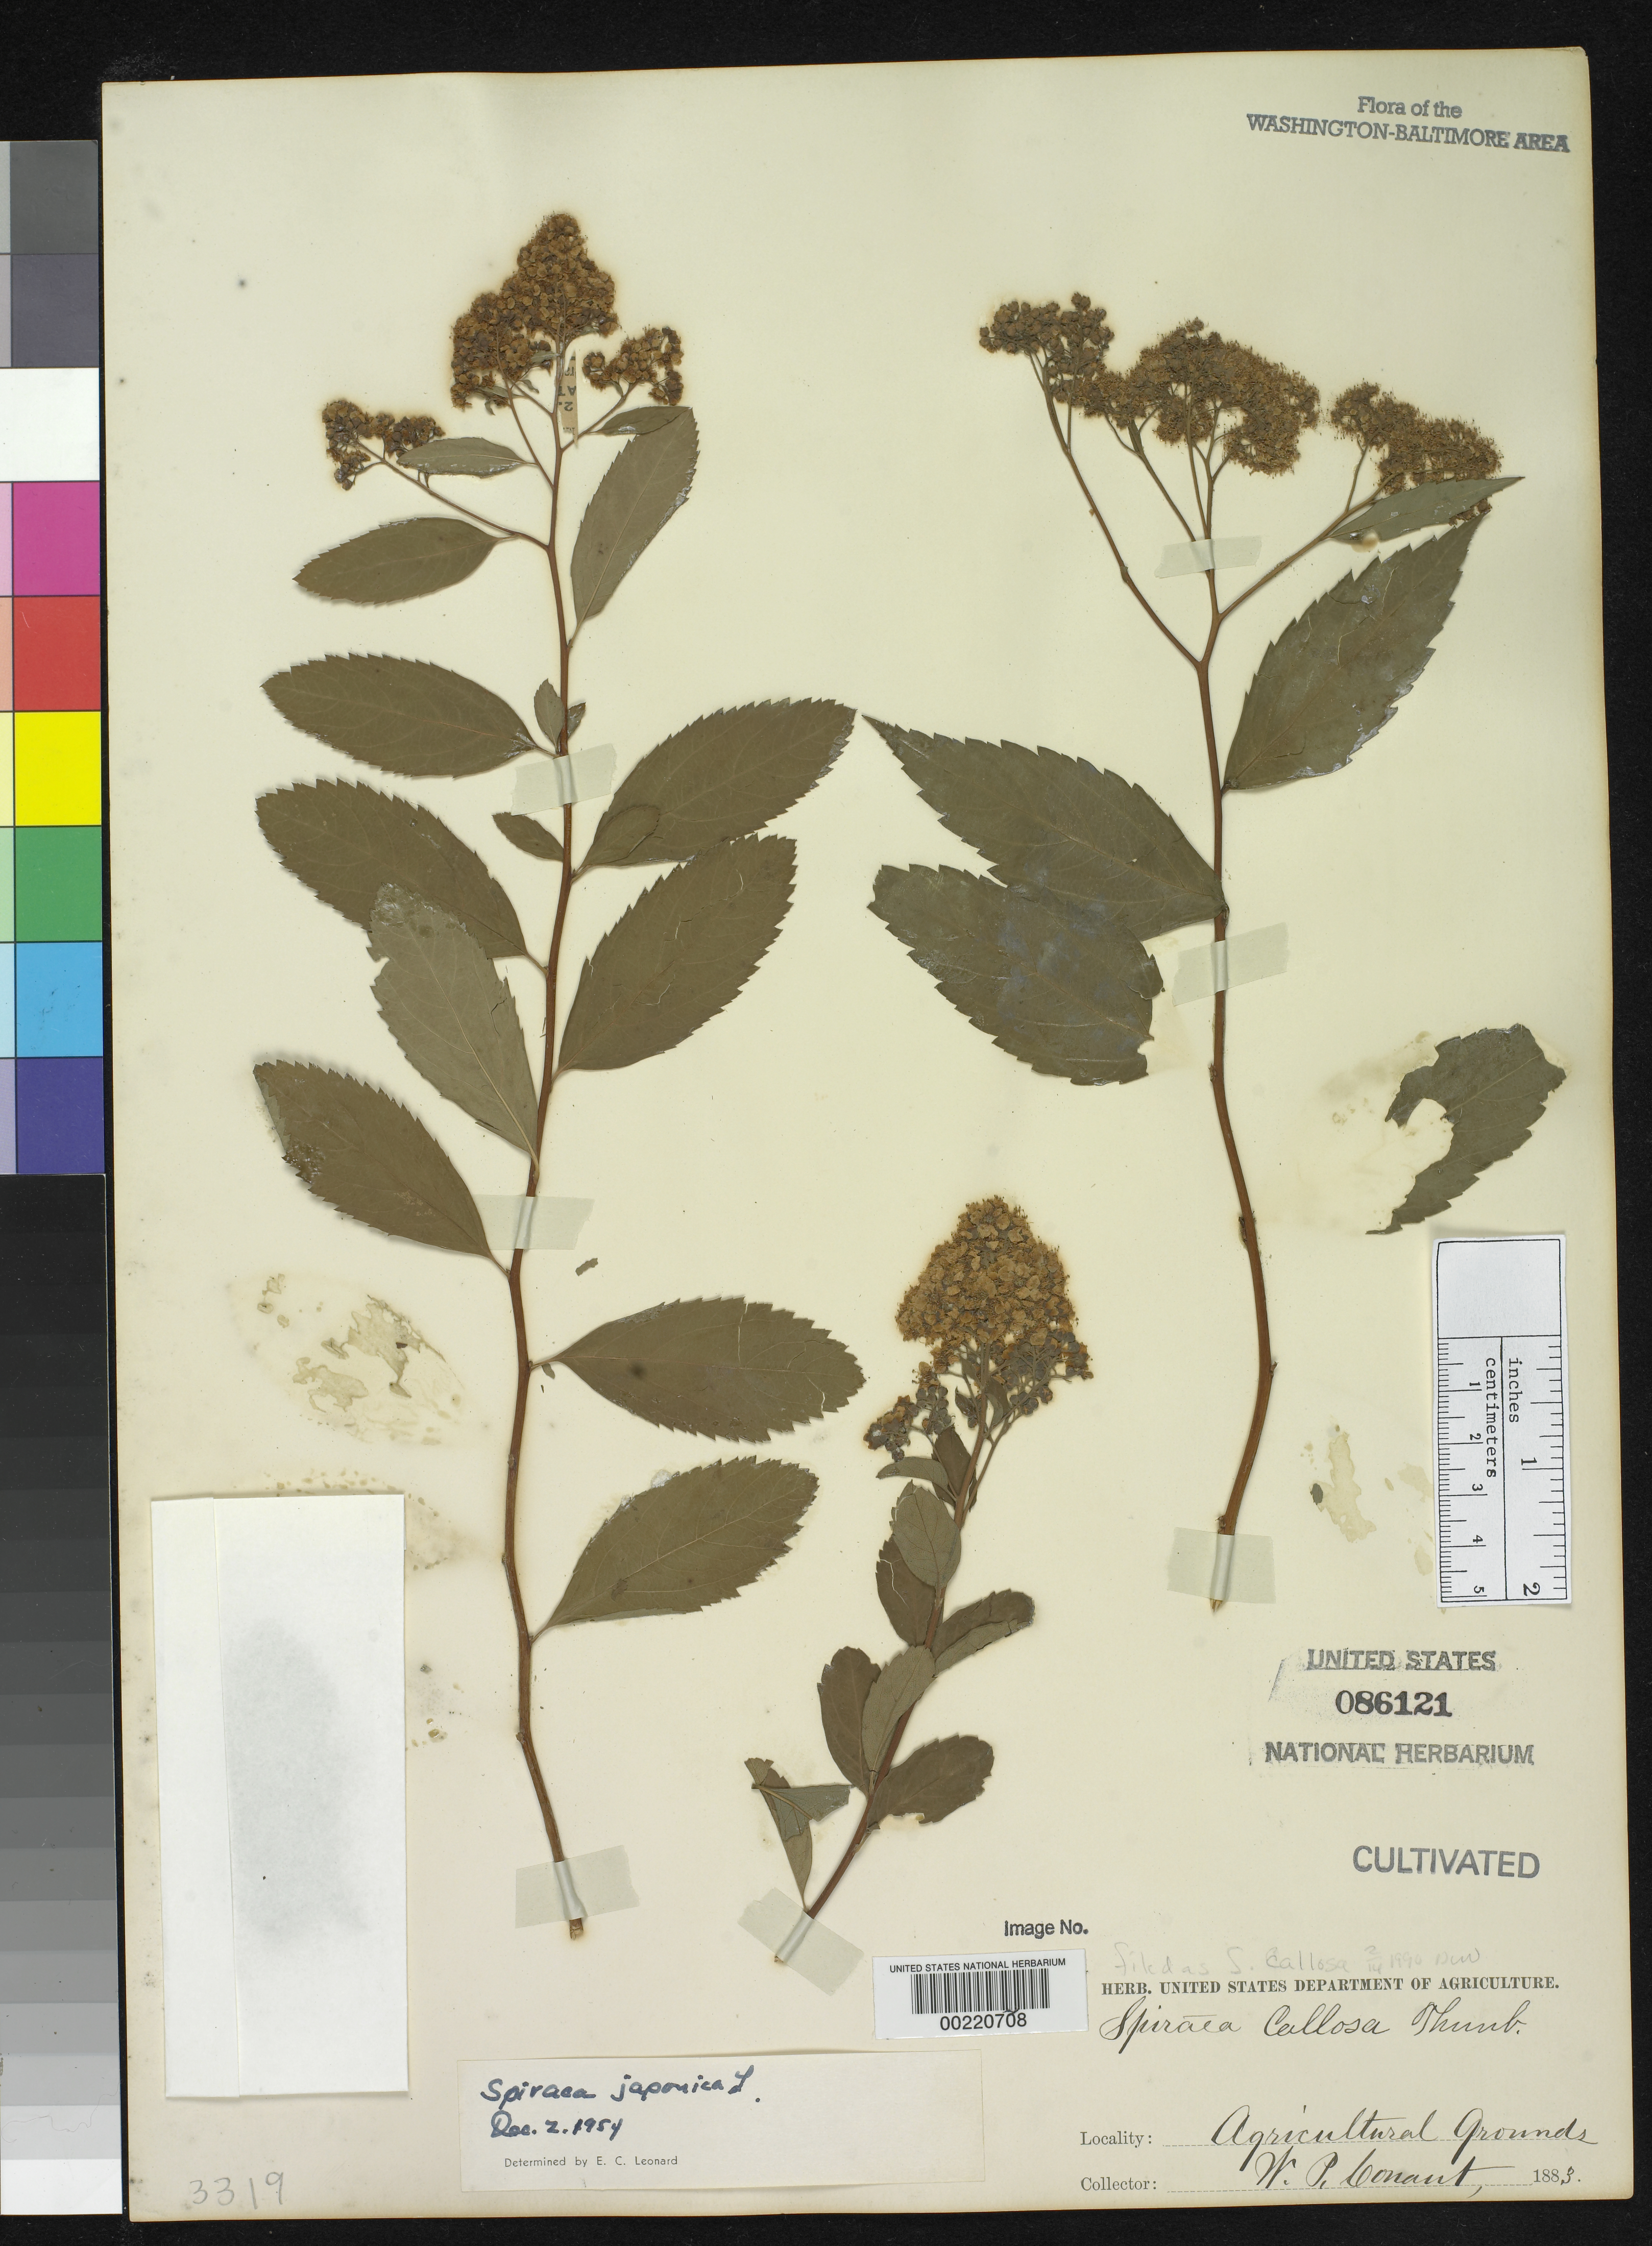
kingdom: Plantae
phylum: Tracheophyta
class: Magnoliopsida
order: Rosales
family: Rosaceae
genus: Spiraea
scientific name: Spiraea japonica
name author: L. f.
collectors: W. P. Conant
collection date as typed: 1883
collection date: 1883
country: United States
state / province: District of Columbia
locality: Agricultural grounds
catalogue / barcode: US 86121